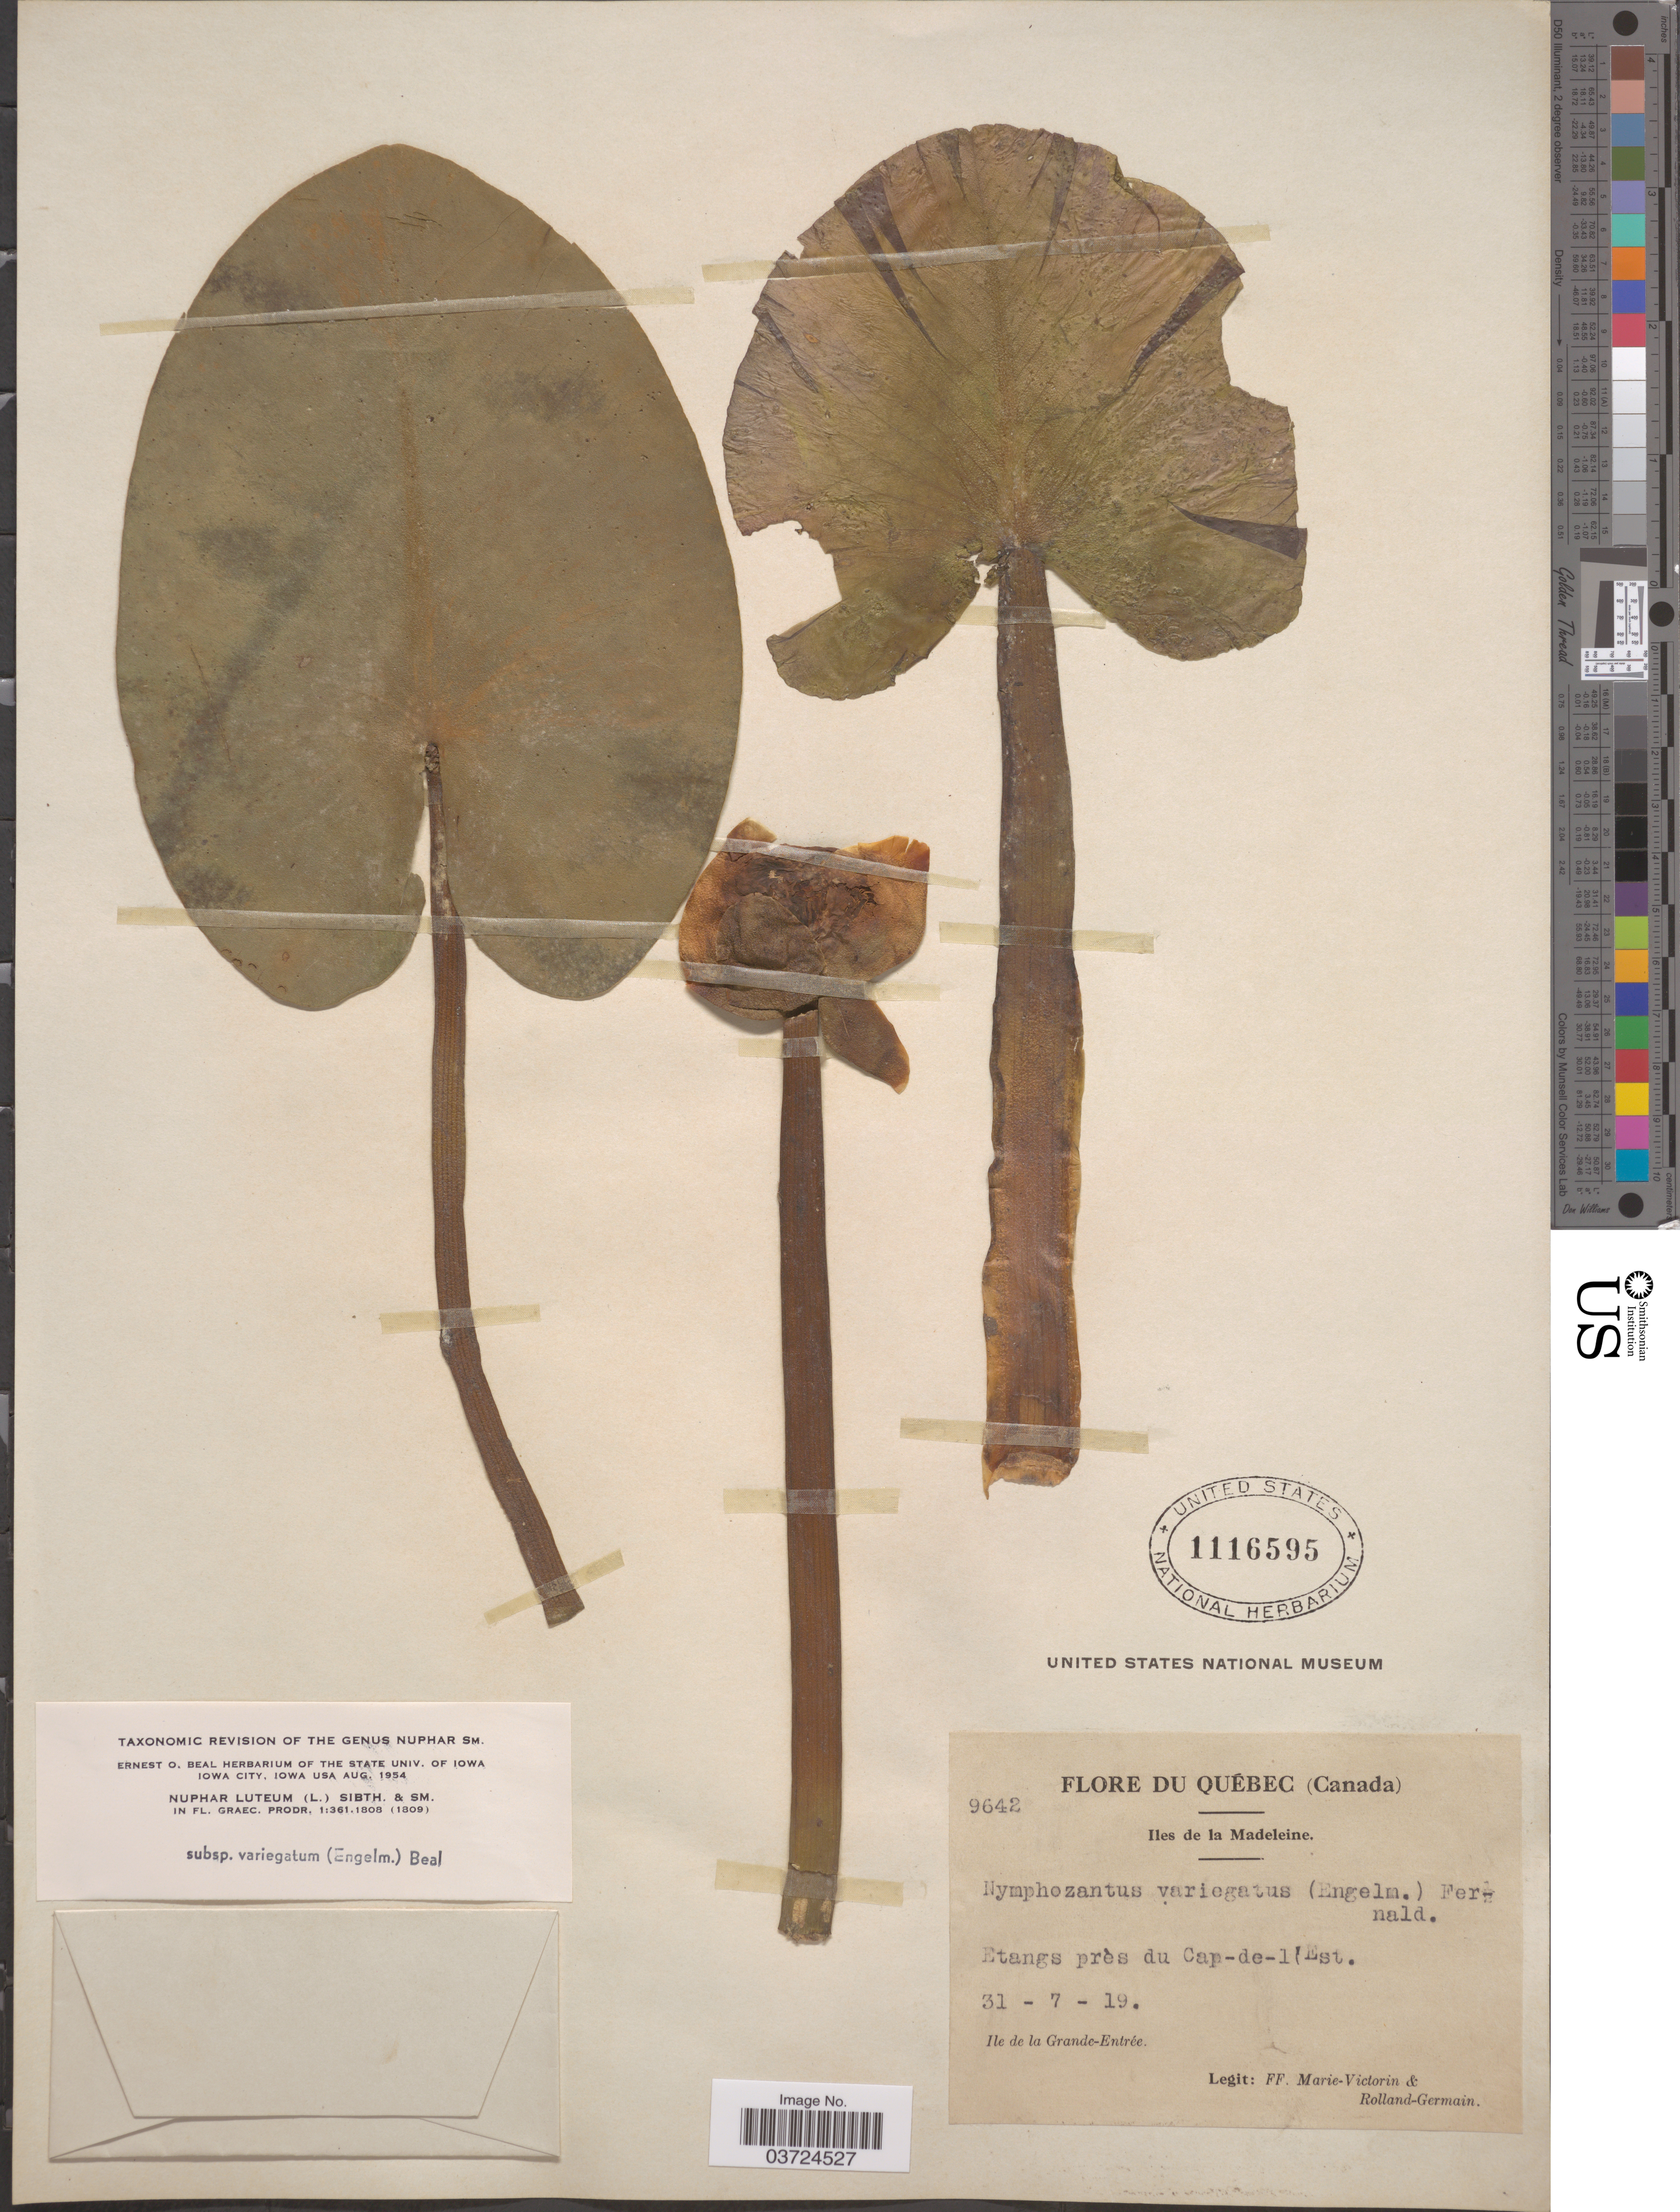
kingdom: Plantae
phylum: Tracheophyta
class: Magnoliopsida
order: Nymphaeales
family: Nymphaeaceae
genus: Nuphar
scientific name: Nuphar lutea subsp. variegata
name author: (Engelm. ex Durand) E.O. Beal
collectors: F. Marie-Victorin & Rolland-Germain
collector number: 9642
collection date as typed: Transcribed d/m/y: 31/7/19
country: Canada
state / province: Quebec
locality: Iles de la Madeleine. Etangs près du Cap-de-l'Est. Ile de la Grande-Entrée.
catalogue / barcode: US 1116595